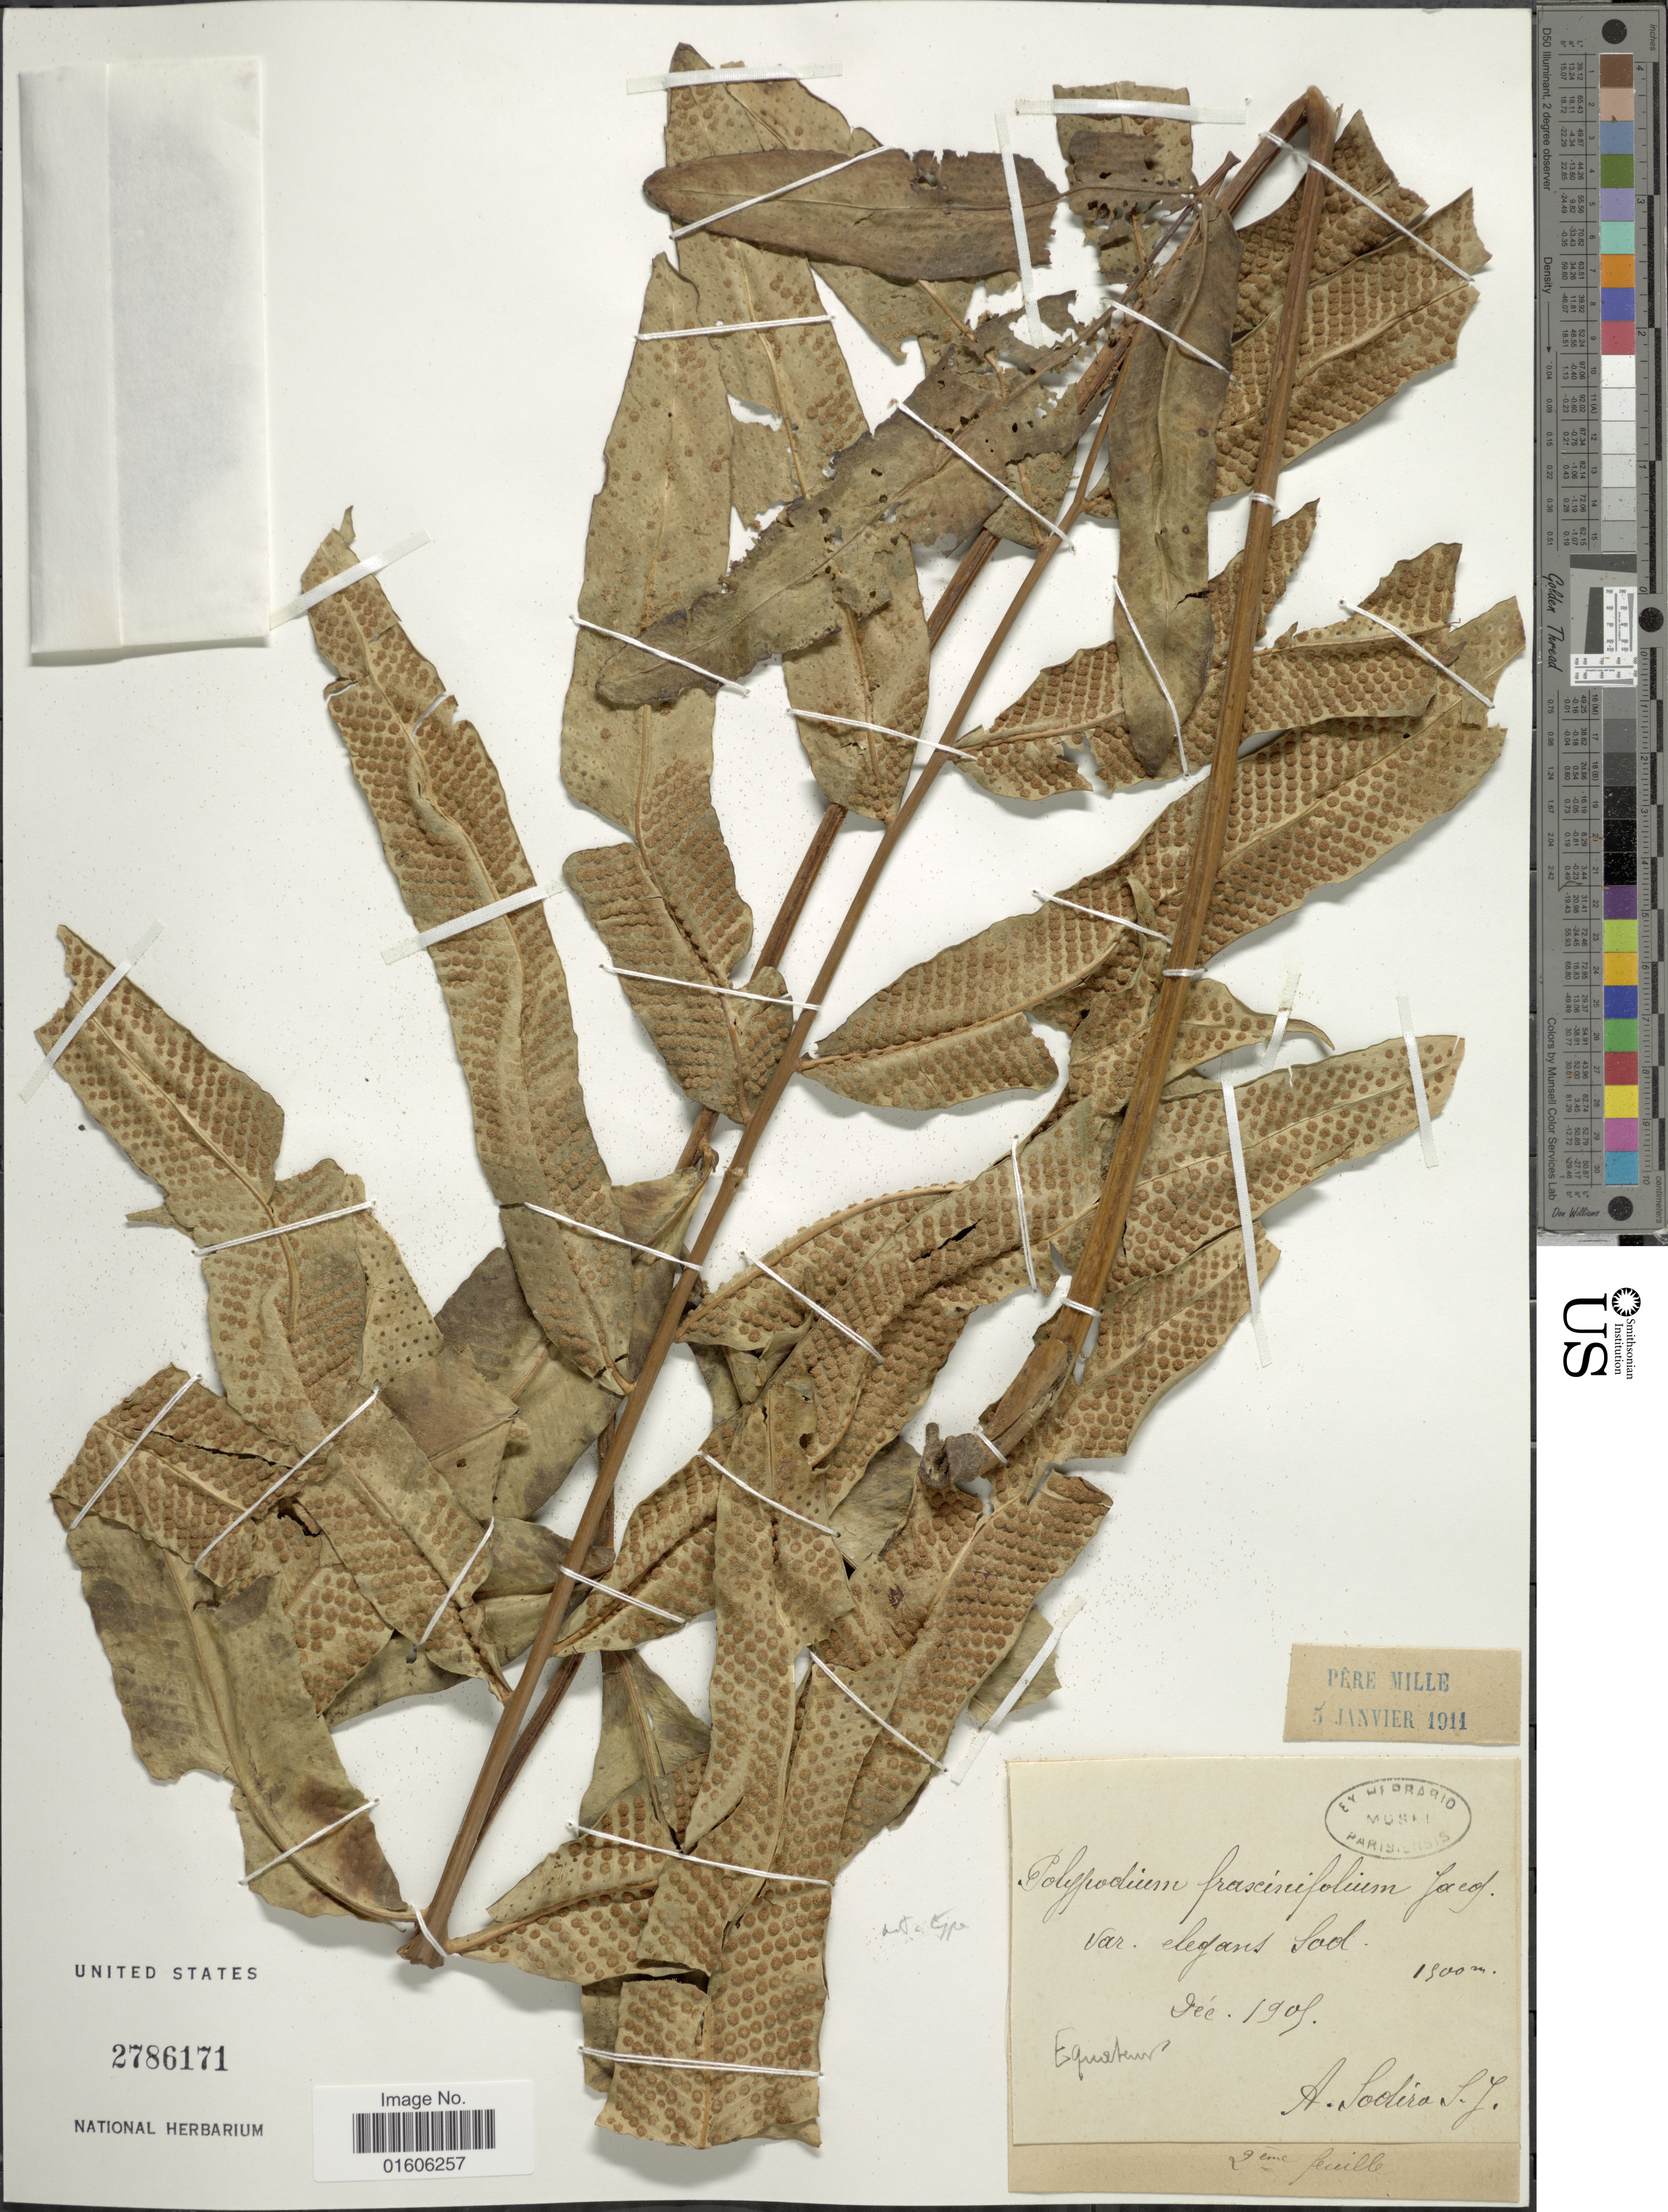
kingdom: Plantae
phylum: Tracheophyta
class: Polypodiopsida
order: Polypodiales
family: Polypodiaceae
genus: Serpocaulon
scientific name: Serpocaulon fraxinifolium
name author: (Jacq.) A.R. Sm.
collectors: A. Sodiro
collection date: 1905-12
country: Ecuador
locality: Equateur.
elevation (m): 1500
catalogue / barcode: US 2786171